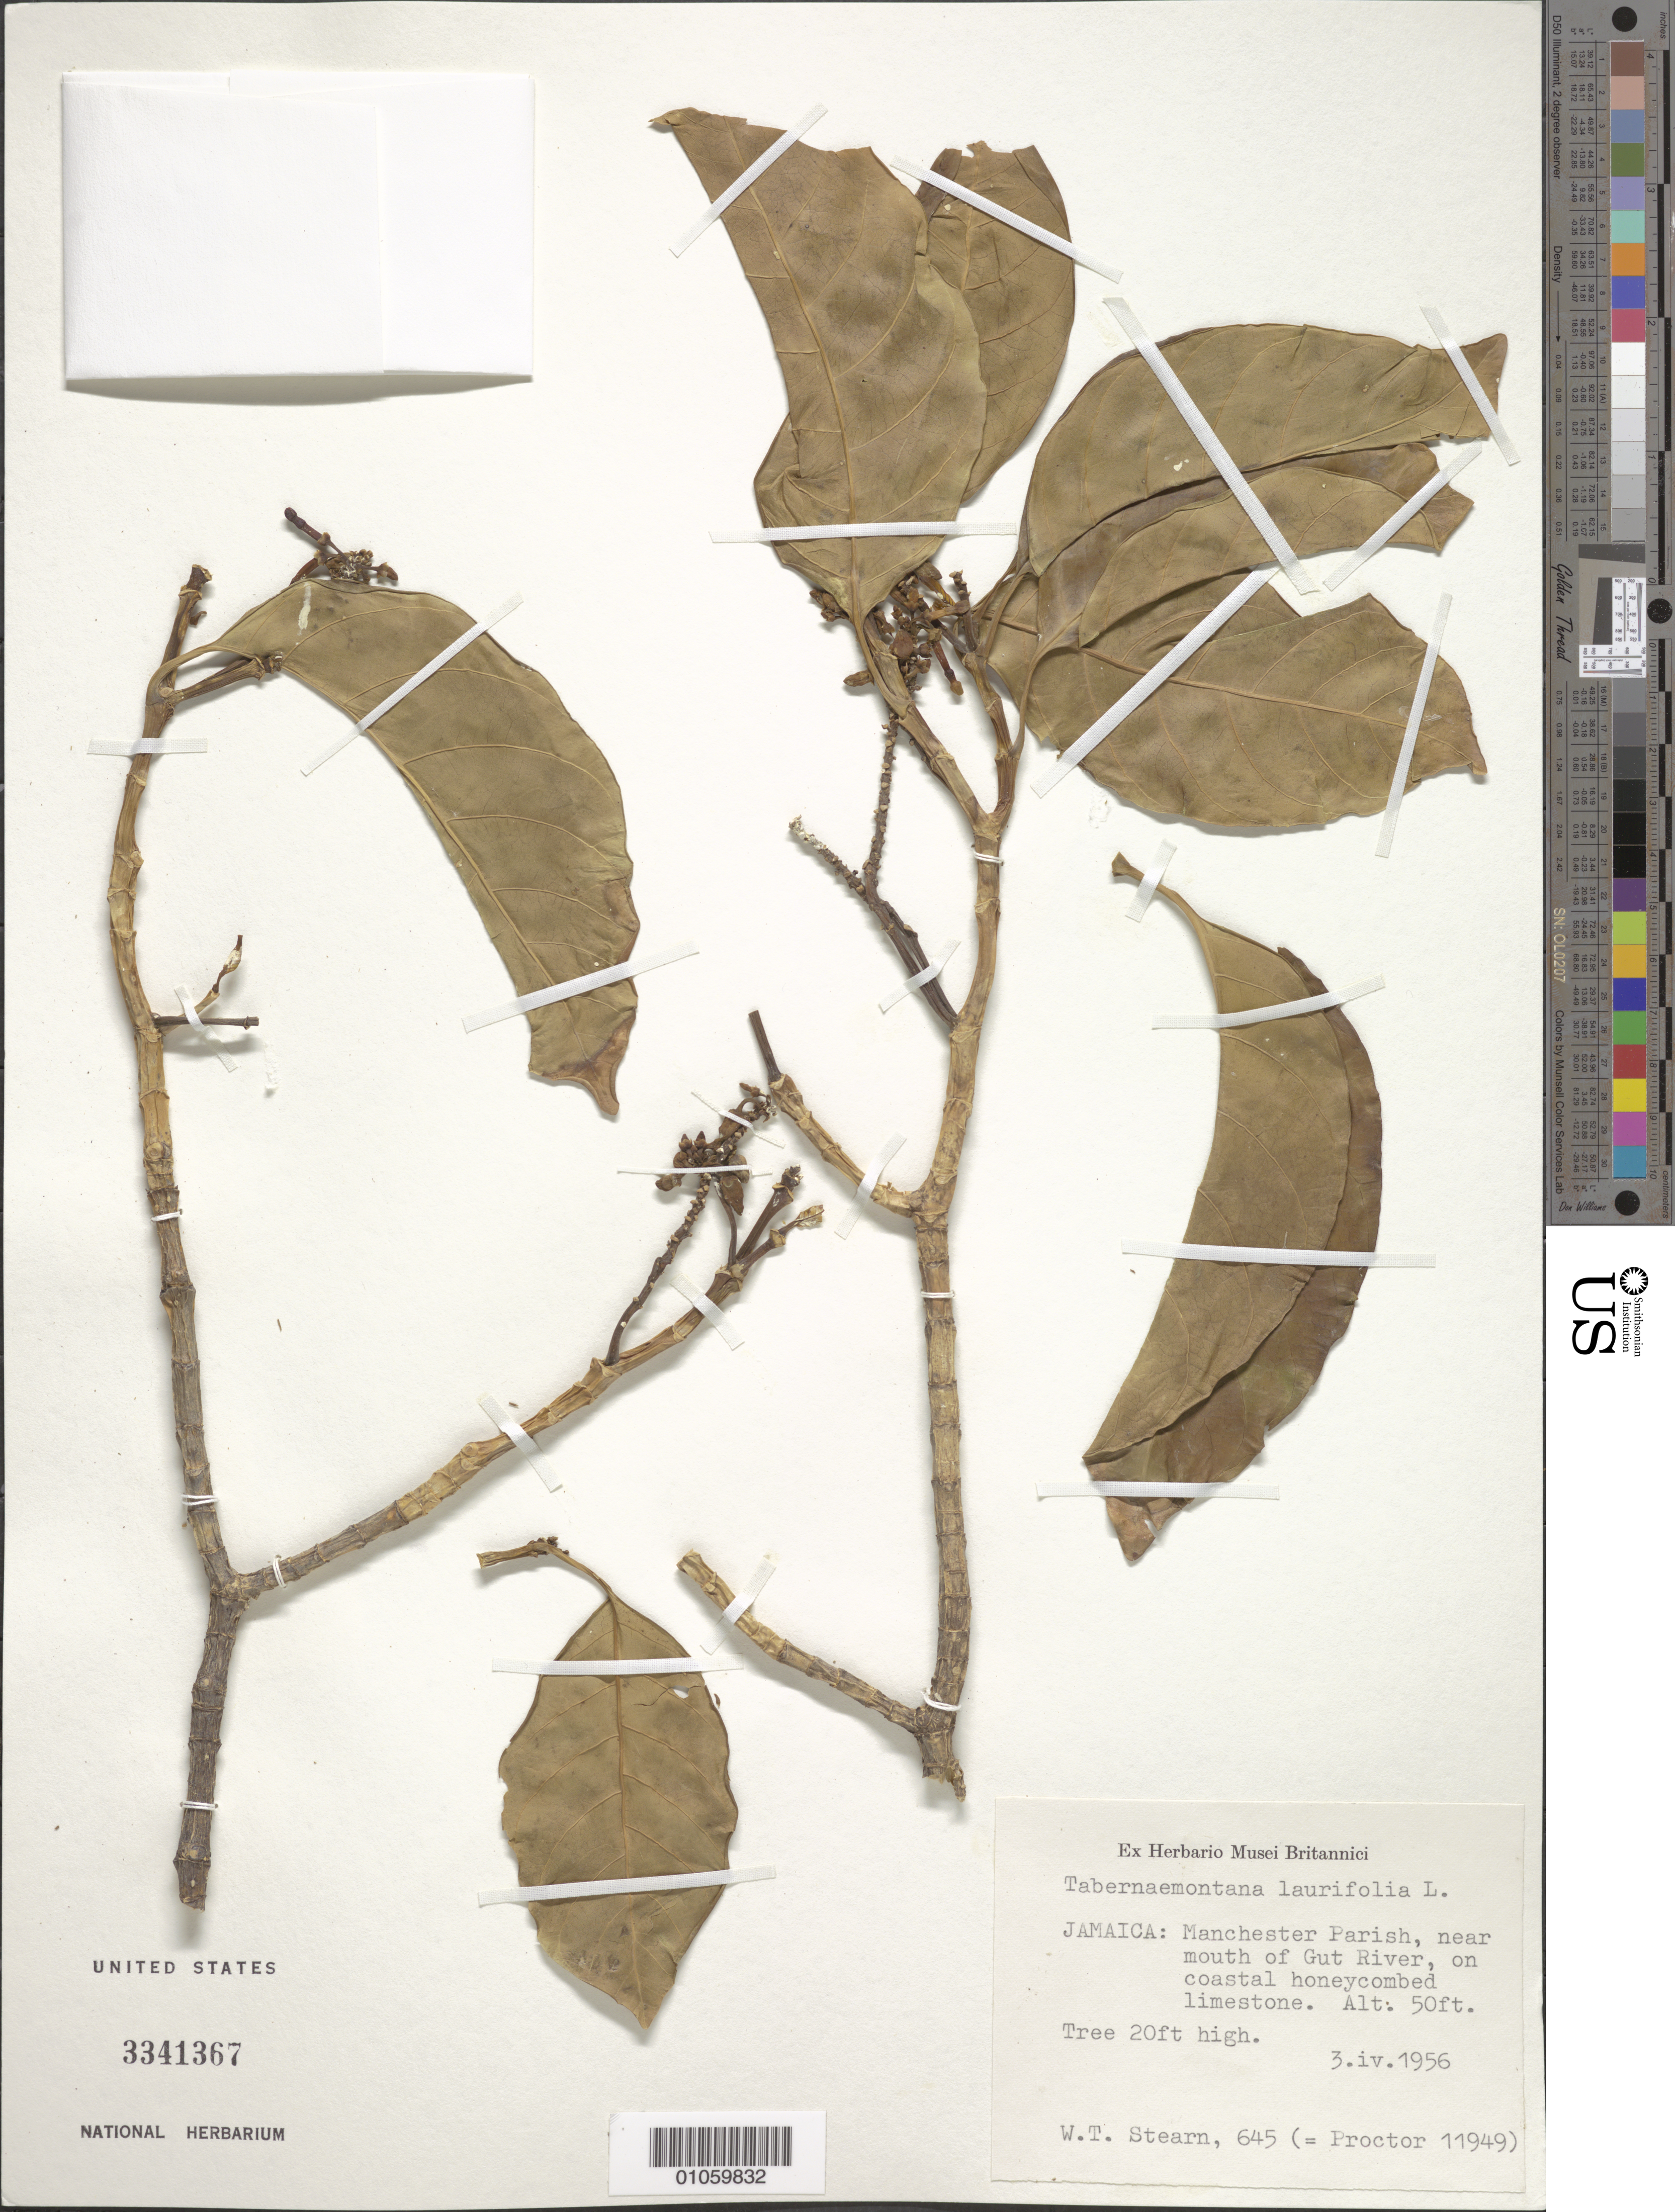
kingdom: Plantae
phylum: Tracheophyta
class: Magnoliopsida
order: Gentianales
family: Apocynaceae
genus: Tabernaemontana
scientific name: Tabernaemontana laurifolia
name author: L.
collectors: W. T. Stearn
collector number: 645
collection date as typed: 03 Apr 1956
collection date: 1956-04-03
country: Jamaica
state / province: Manchester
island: Jamaica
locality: Near mouth of Gut River, coastal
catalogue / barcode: US 3341367